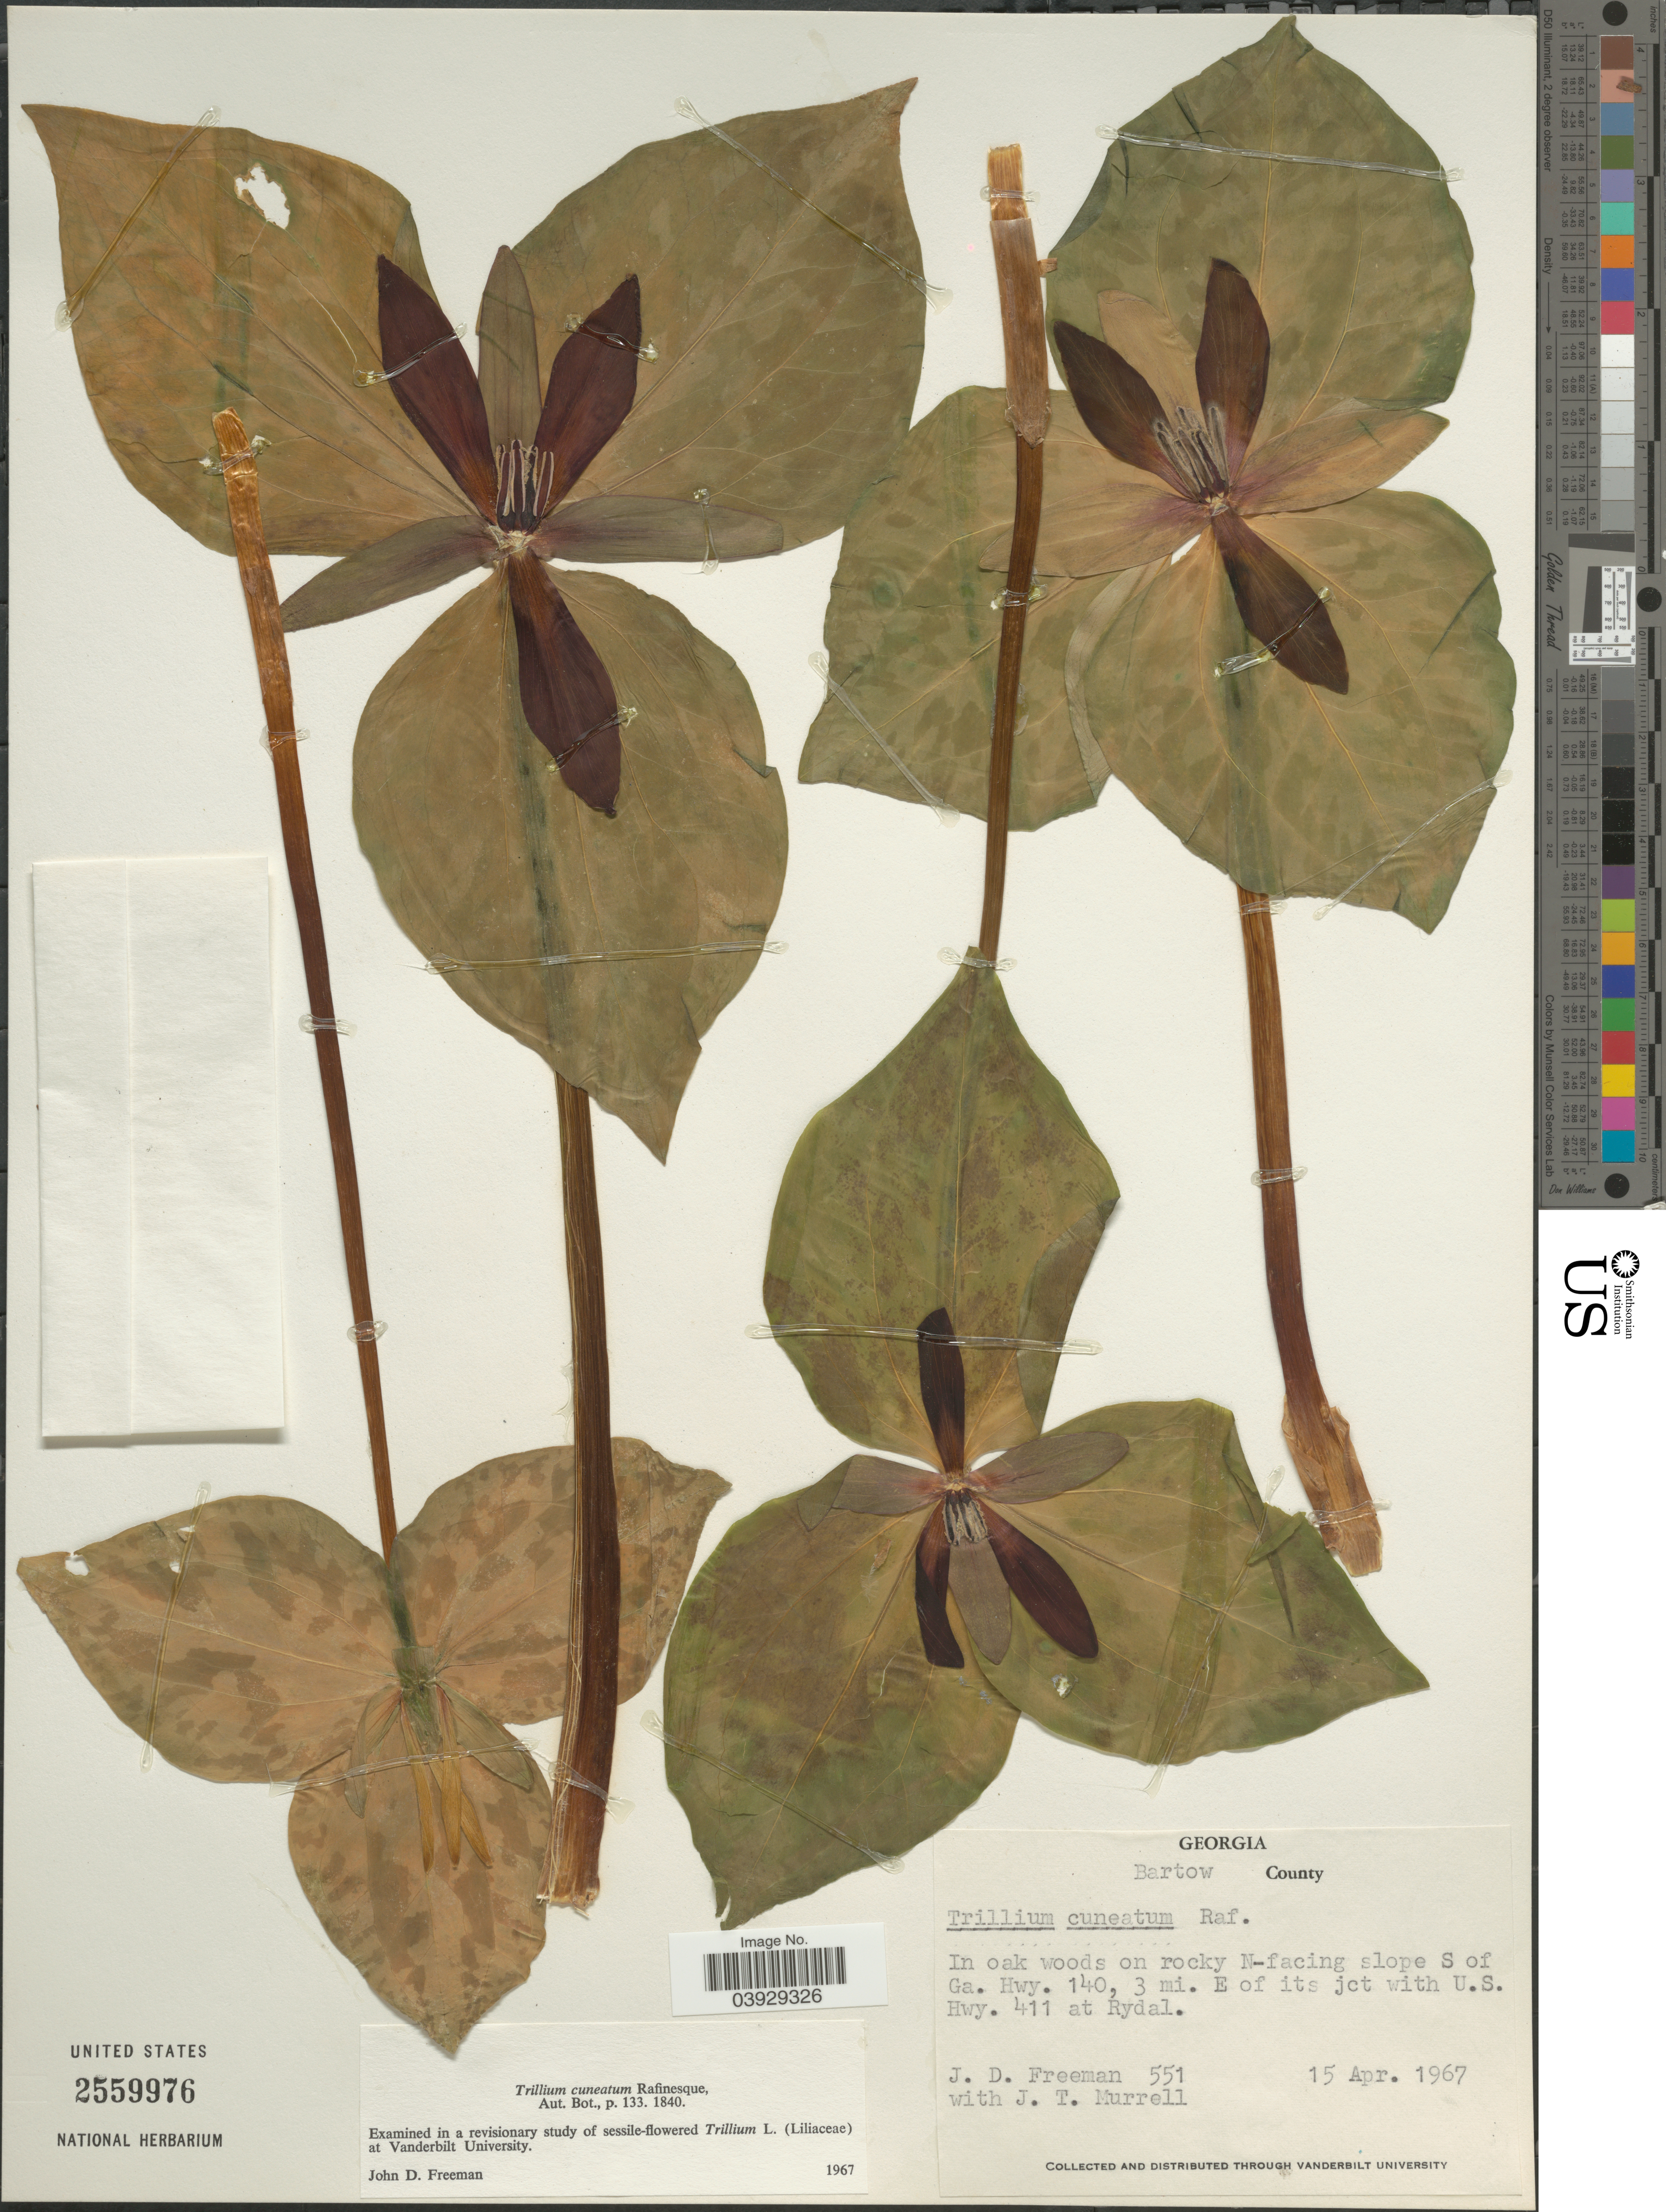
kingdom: Plantae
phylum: Tracheophyta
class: Liliopsida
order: Liliales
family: Melanthiaceae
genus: Trillium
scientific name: Trillium cuneatum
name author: Raf.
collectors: J. Freeman & J. Murrell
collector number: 551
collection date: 1967-04-15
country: United States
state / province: Georgia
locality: Bartow County. In oak woods on rocky N-facing slope S of Ga. Hwy. 140, 3 mi. E of its jct with U.S. Hwy. 411 at Rydal.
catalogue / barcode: US 2559976